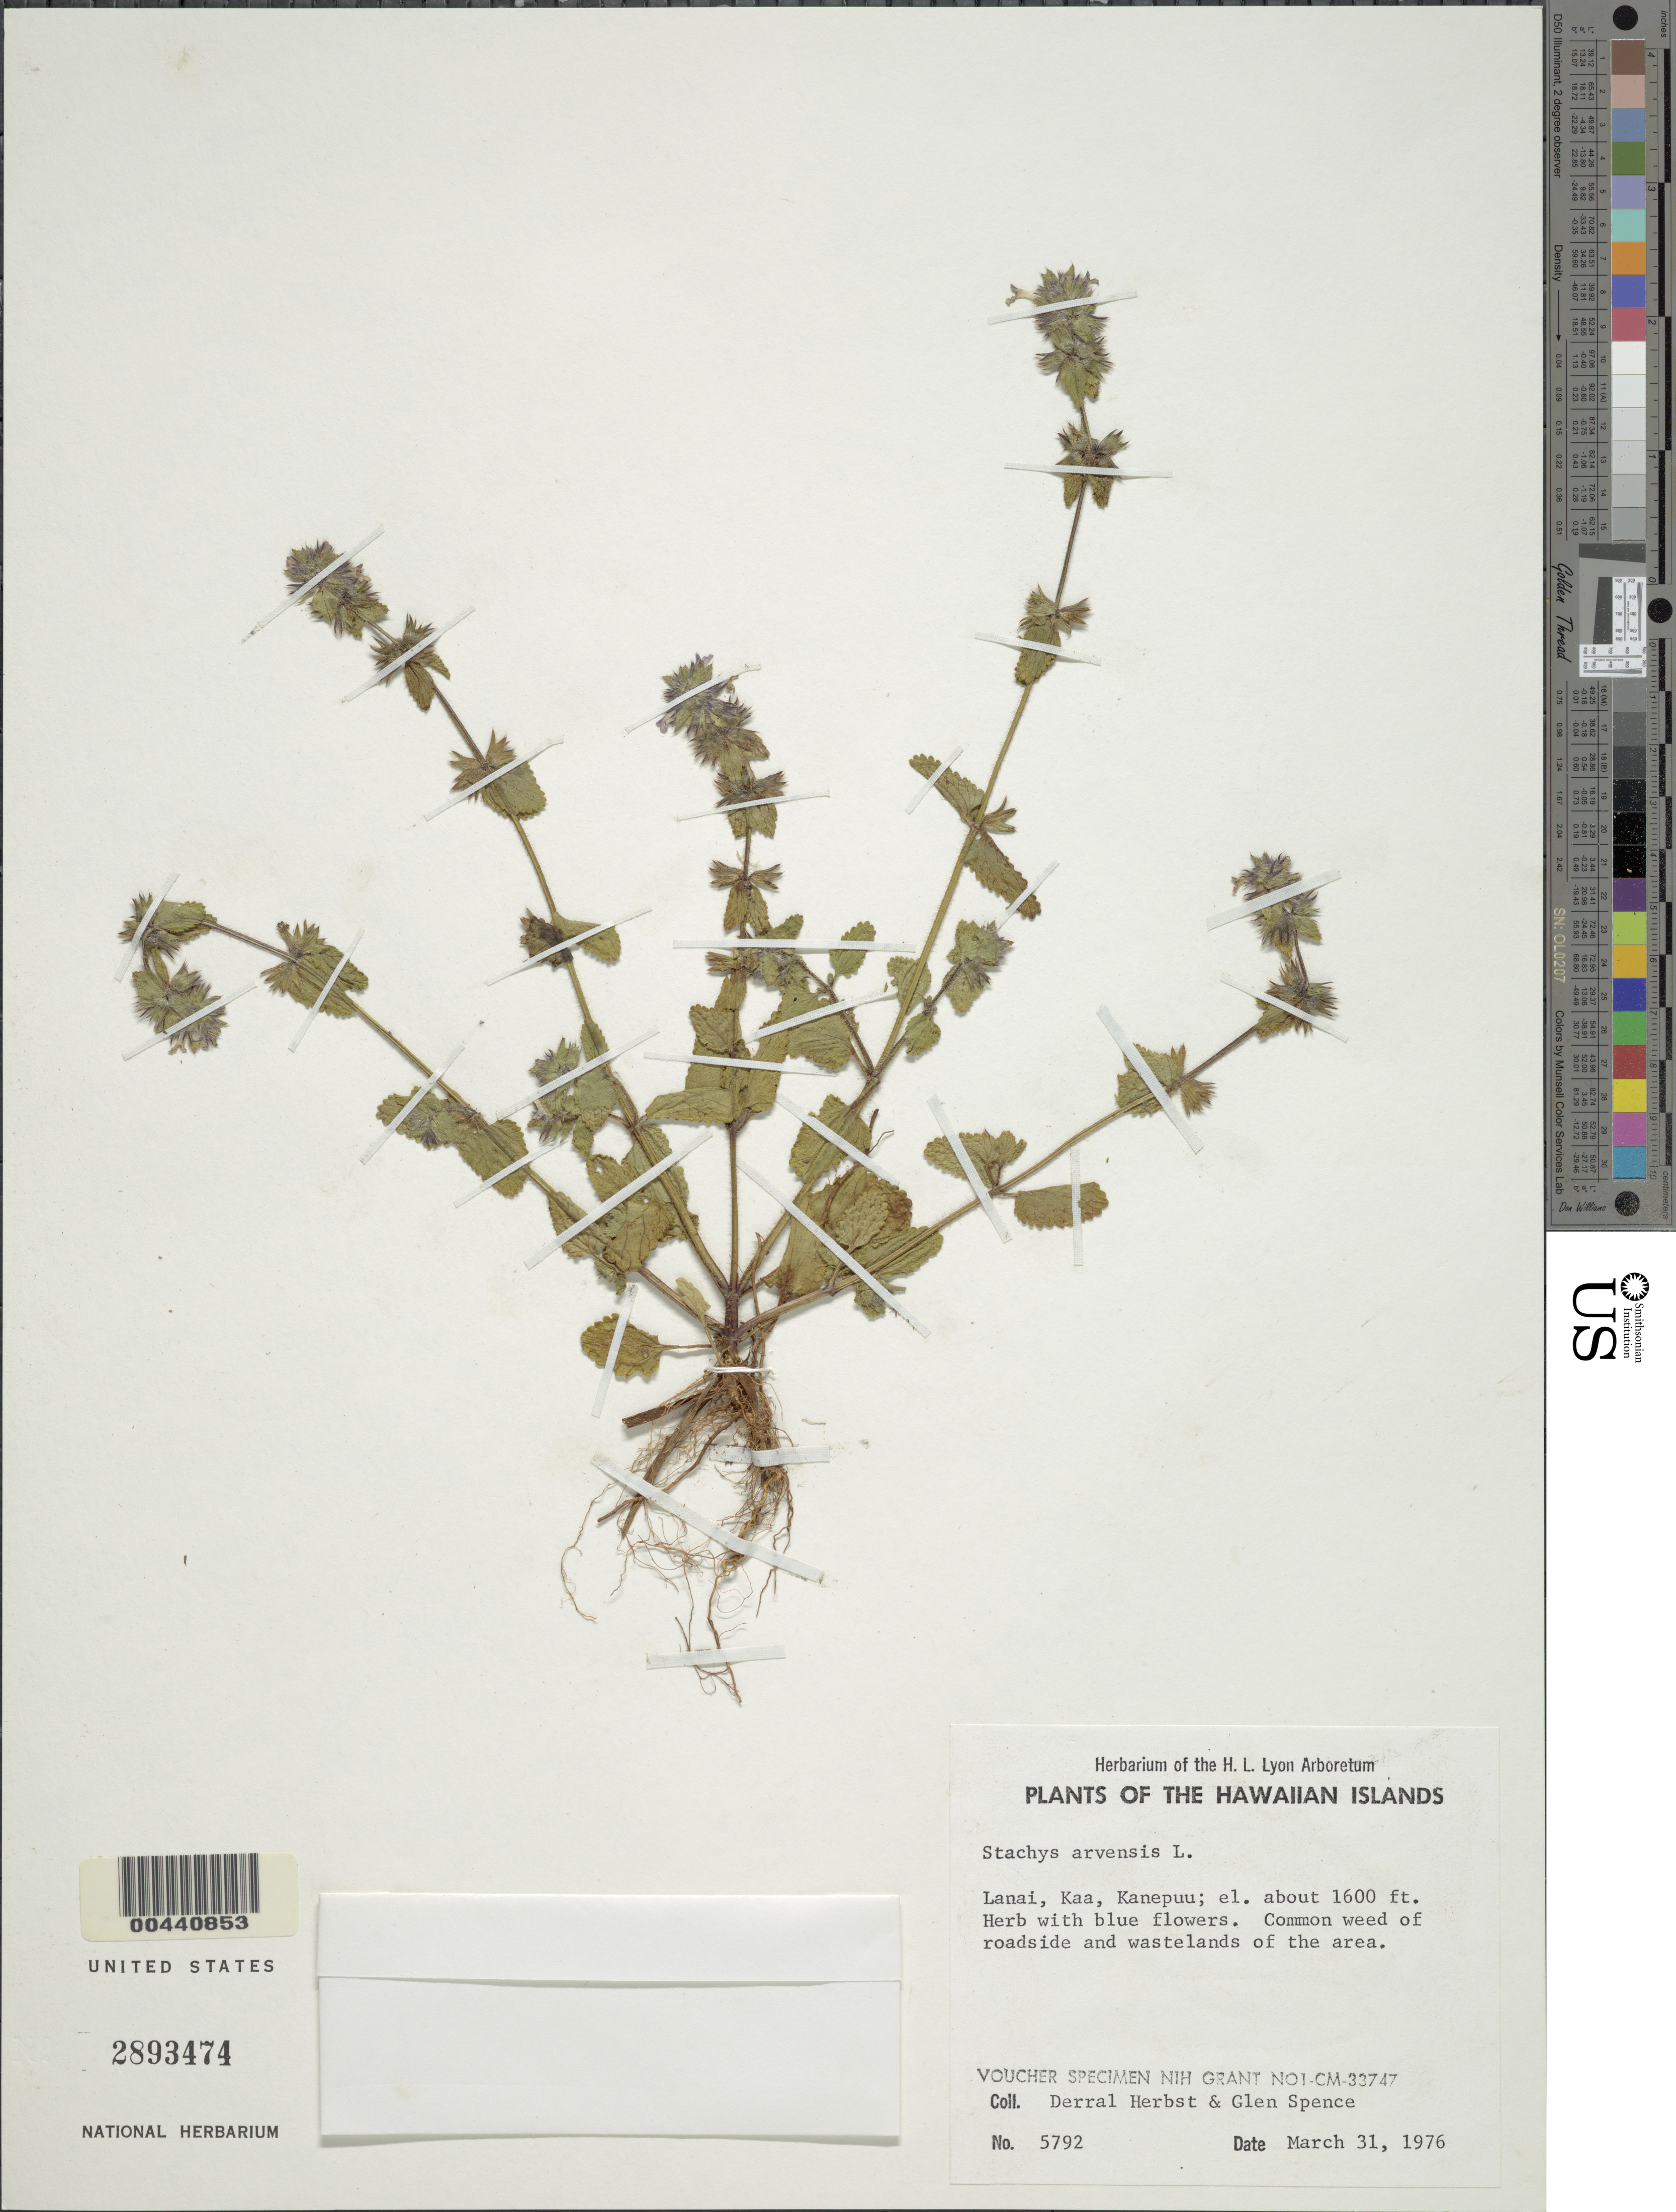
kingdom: Plantae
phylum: Tracheophyta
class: Magnoliopsida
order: Lamiales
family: Lamiaceae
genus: Stachys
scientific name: Stachys arvensis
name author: (L.) L.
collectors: D. R. Herbst & G. Spence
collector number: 5792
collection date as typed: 31 Mar 1976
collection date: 1976-03-31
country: United States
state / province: Hawaii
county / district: Maui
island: Lana'i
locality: Kaa, Kanepuu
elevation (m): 488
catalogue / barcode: US 2893474